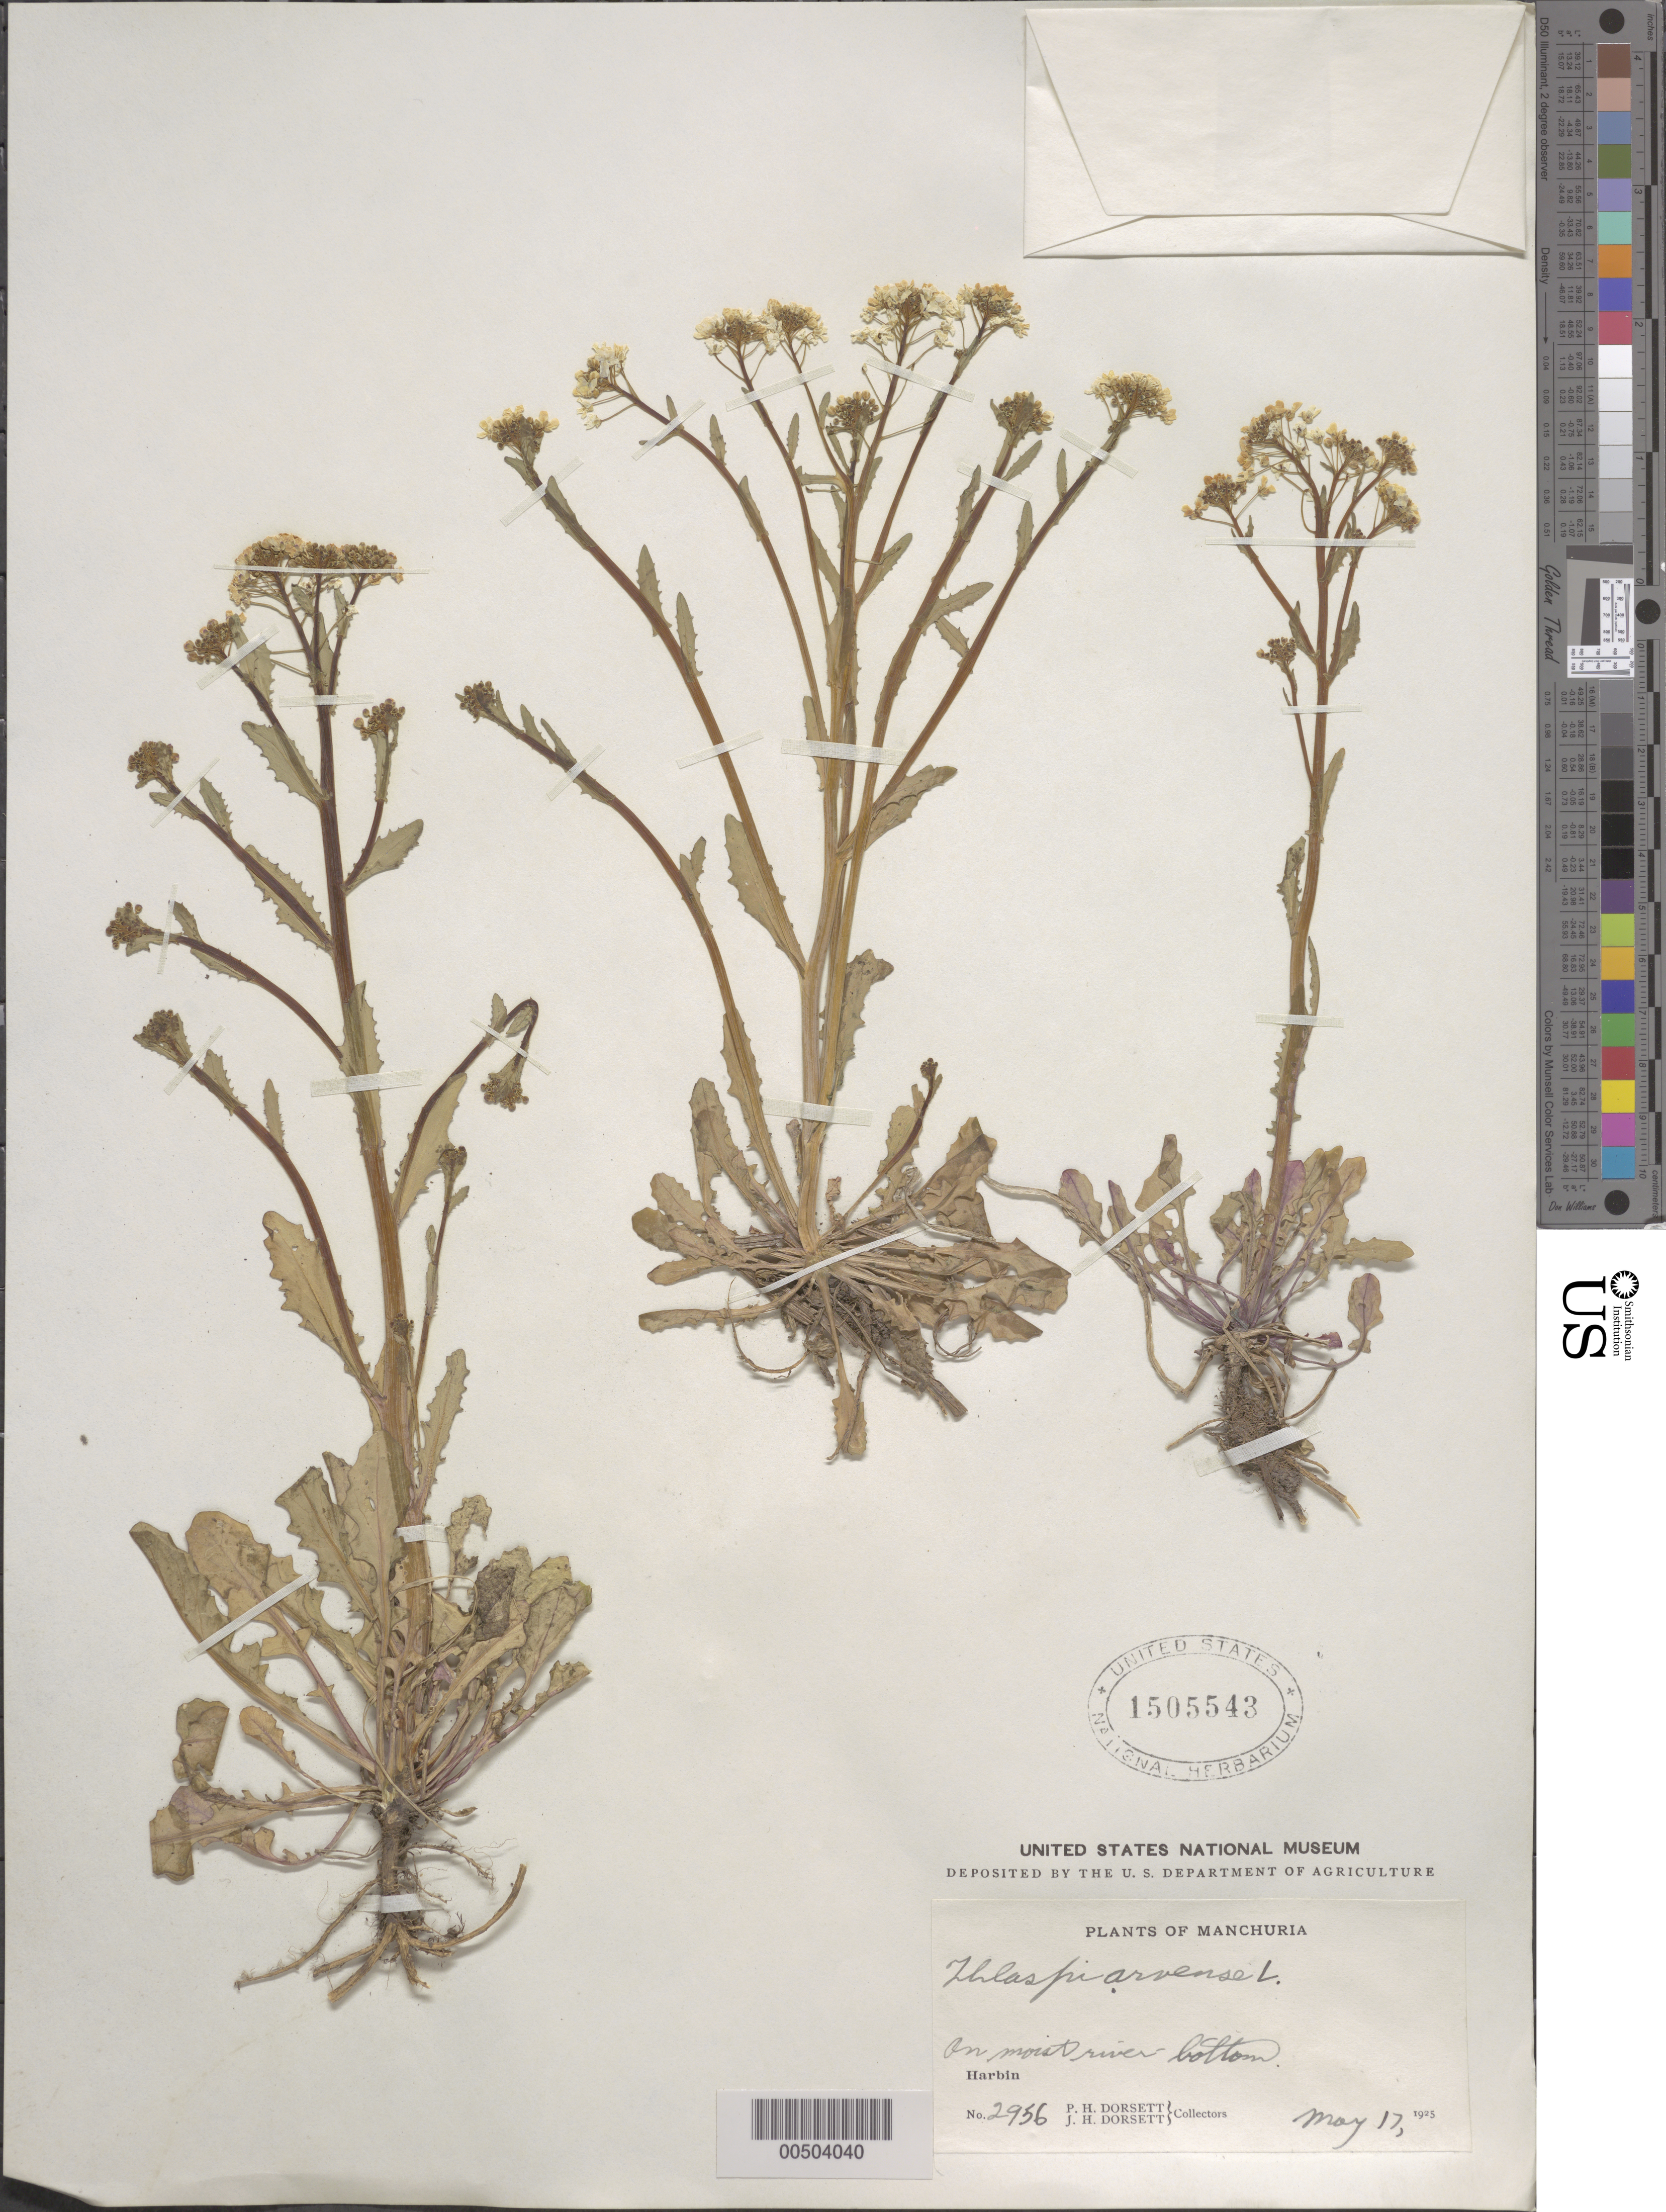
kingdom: Plantae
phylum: Tracheophyta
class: Magnoliopsida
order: Brassicales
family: Brassicaceae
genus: Thlaspi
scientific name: Thlaspi arvense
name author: L.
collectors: P. H. Dorsett & J. Dorsett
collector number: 2956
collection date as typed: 17 May 1925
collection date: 1925-05-17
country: China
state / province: Heilongjiang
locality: Harbin; Manchuria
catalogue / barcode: US 1505543